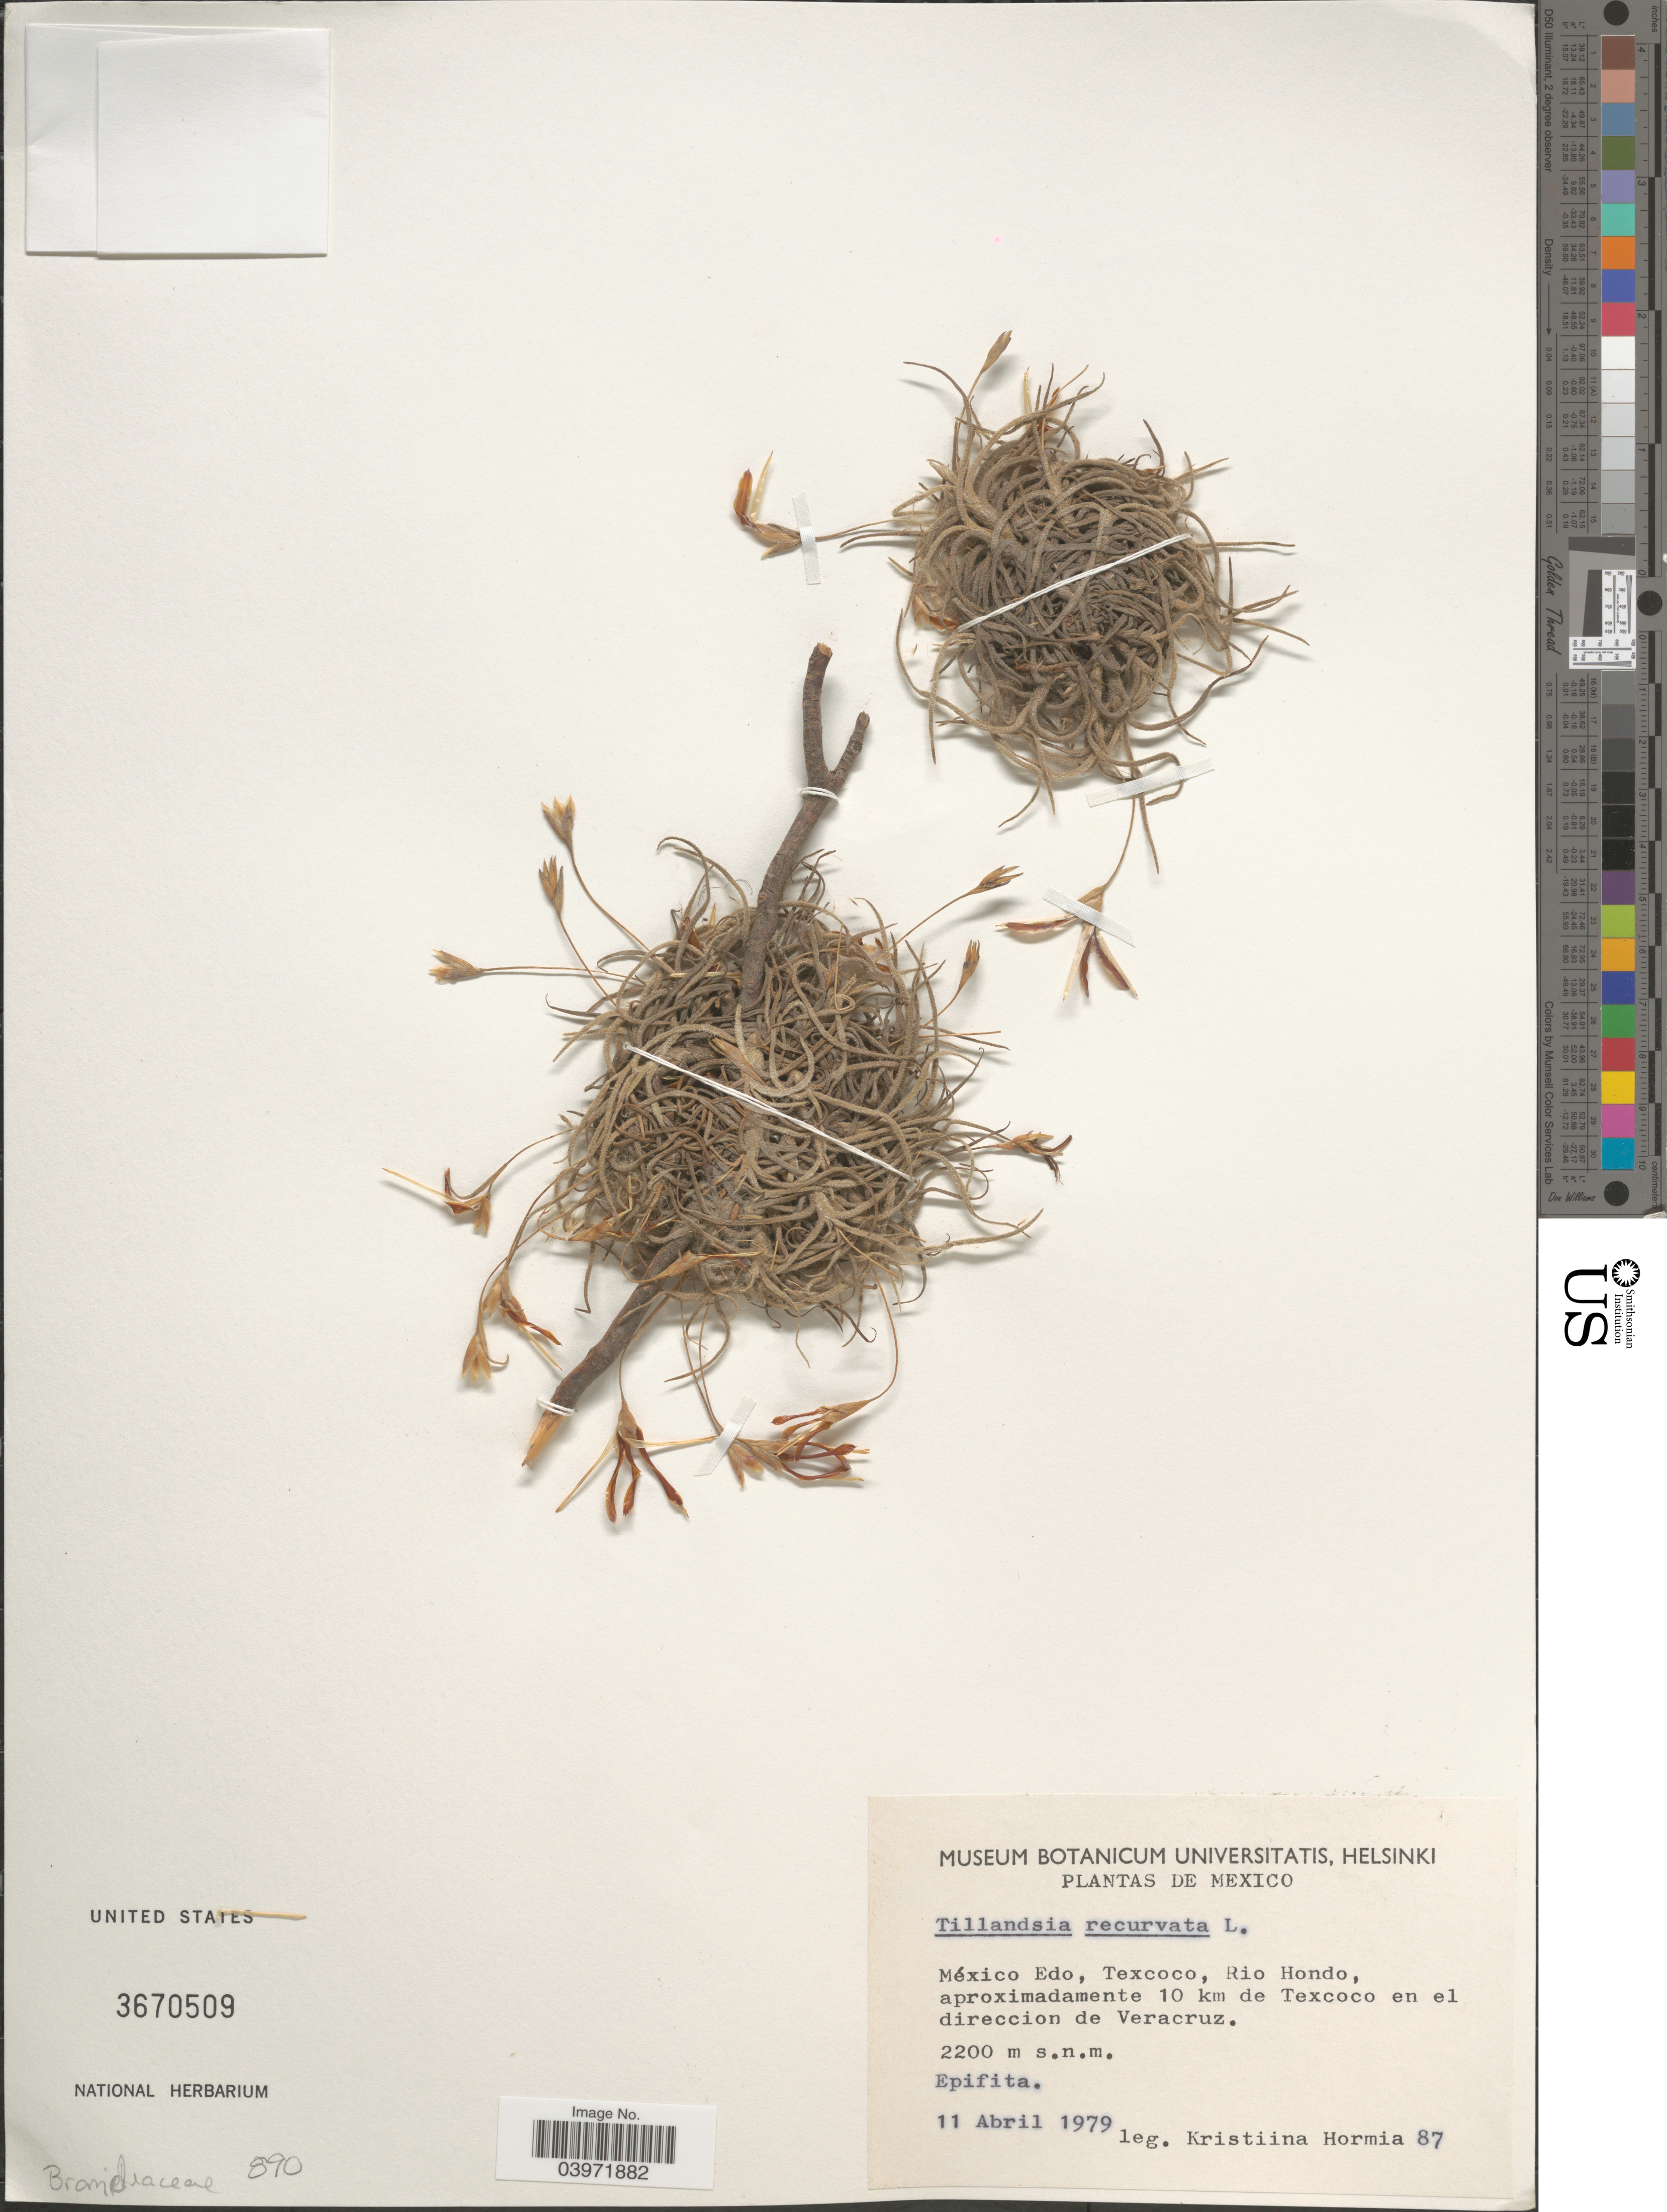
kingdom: Plantae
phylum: Tracheophyta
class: Liliopsida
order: Poales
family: Bromeliaceae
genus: Tillandsia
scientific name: Tillandsia recurvata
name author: L.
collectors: K. Hormia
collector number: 87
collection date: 1979-04-11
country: Mexico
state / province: México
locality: Texcoco, Rio Hondo, aproximadamente 10 km de Texcoco en el direccion de Veracruz.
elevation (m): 2200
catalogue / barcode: US 3670509